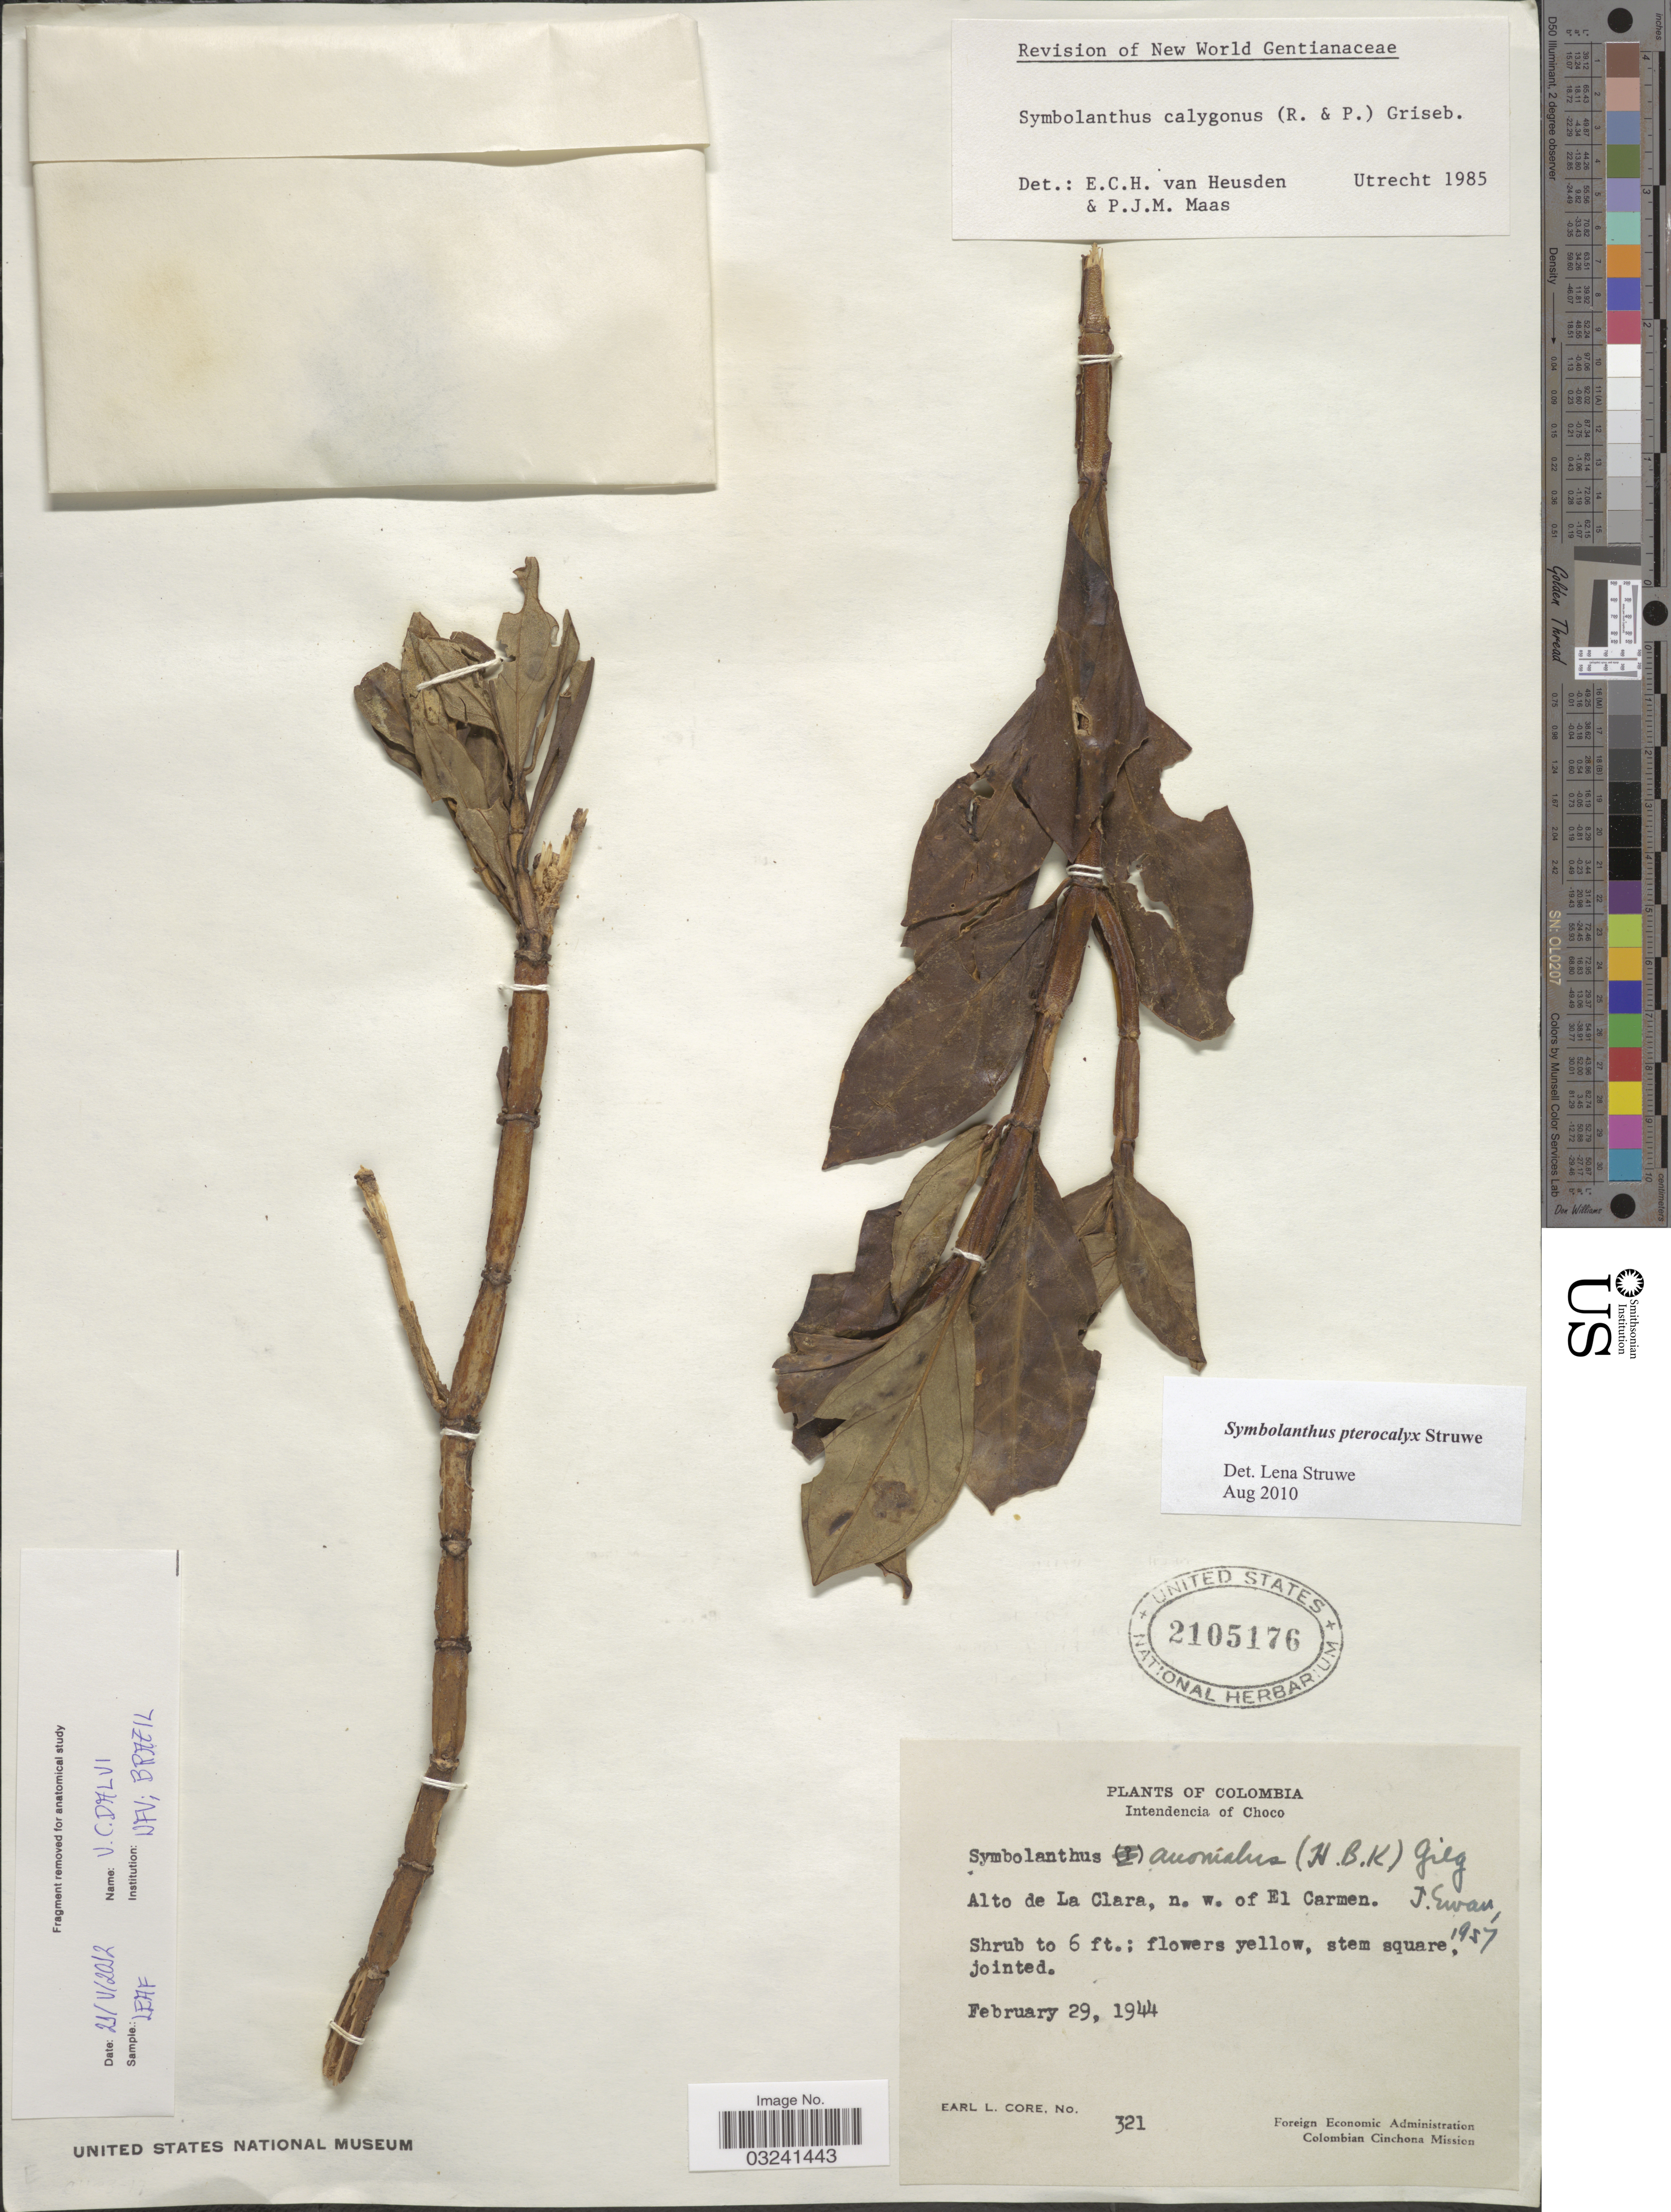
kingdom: Plantae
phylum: Tracheophyta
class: Magnoliopsida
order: Gentianales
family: Gentianaceae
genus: Symbolanthus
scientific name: Symbolanthus pterocalyx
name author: Struwe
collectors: E. L. Core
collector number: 321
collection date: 1944-02-29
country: Colombia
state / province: Chocó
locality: Intendencia of Choco. Alto de La Clara, n.w. of El Carmen.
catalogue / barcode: US 2105176